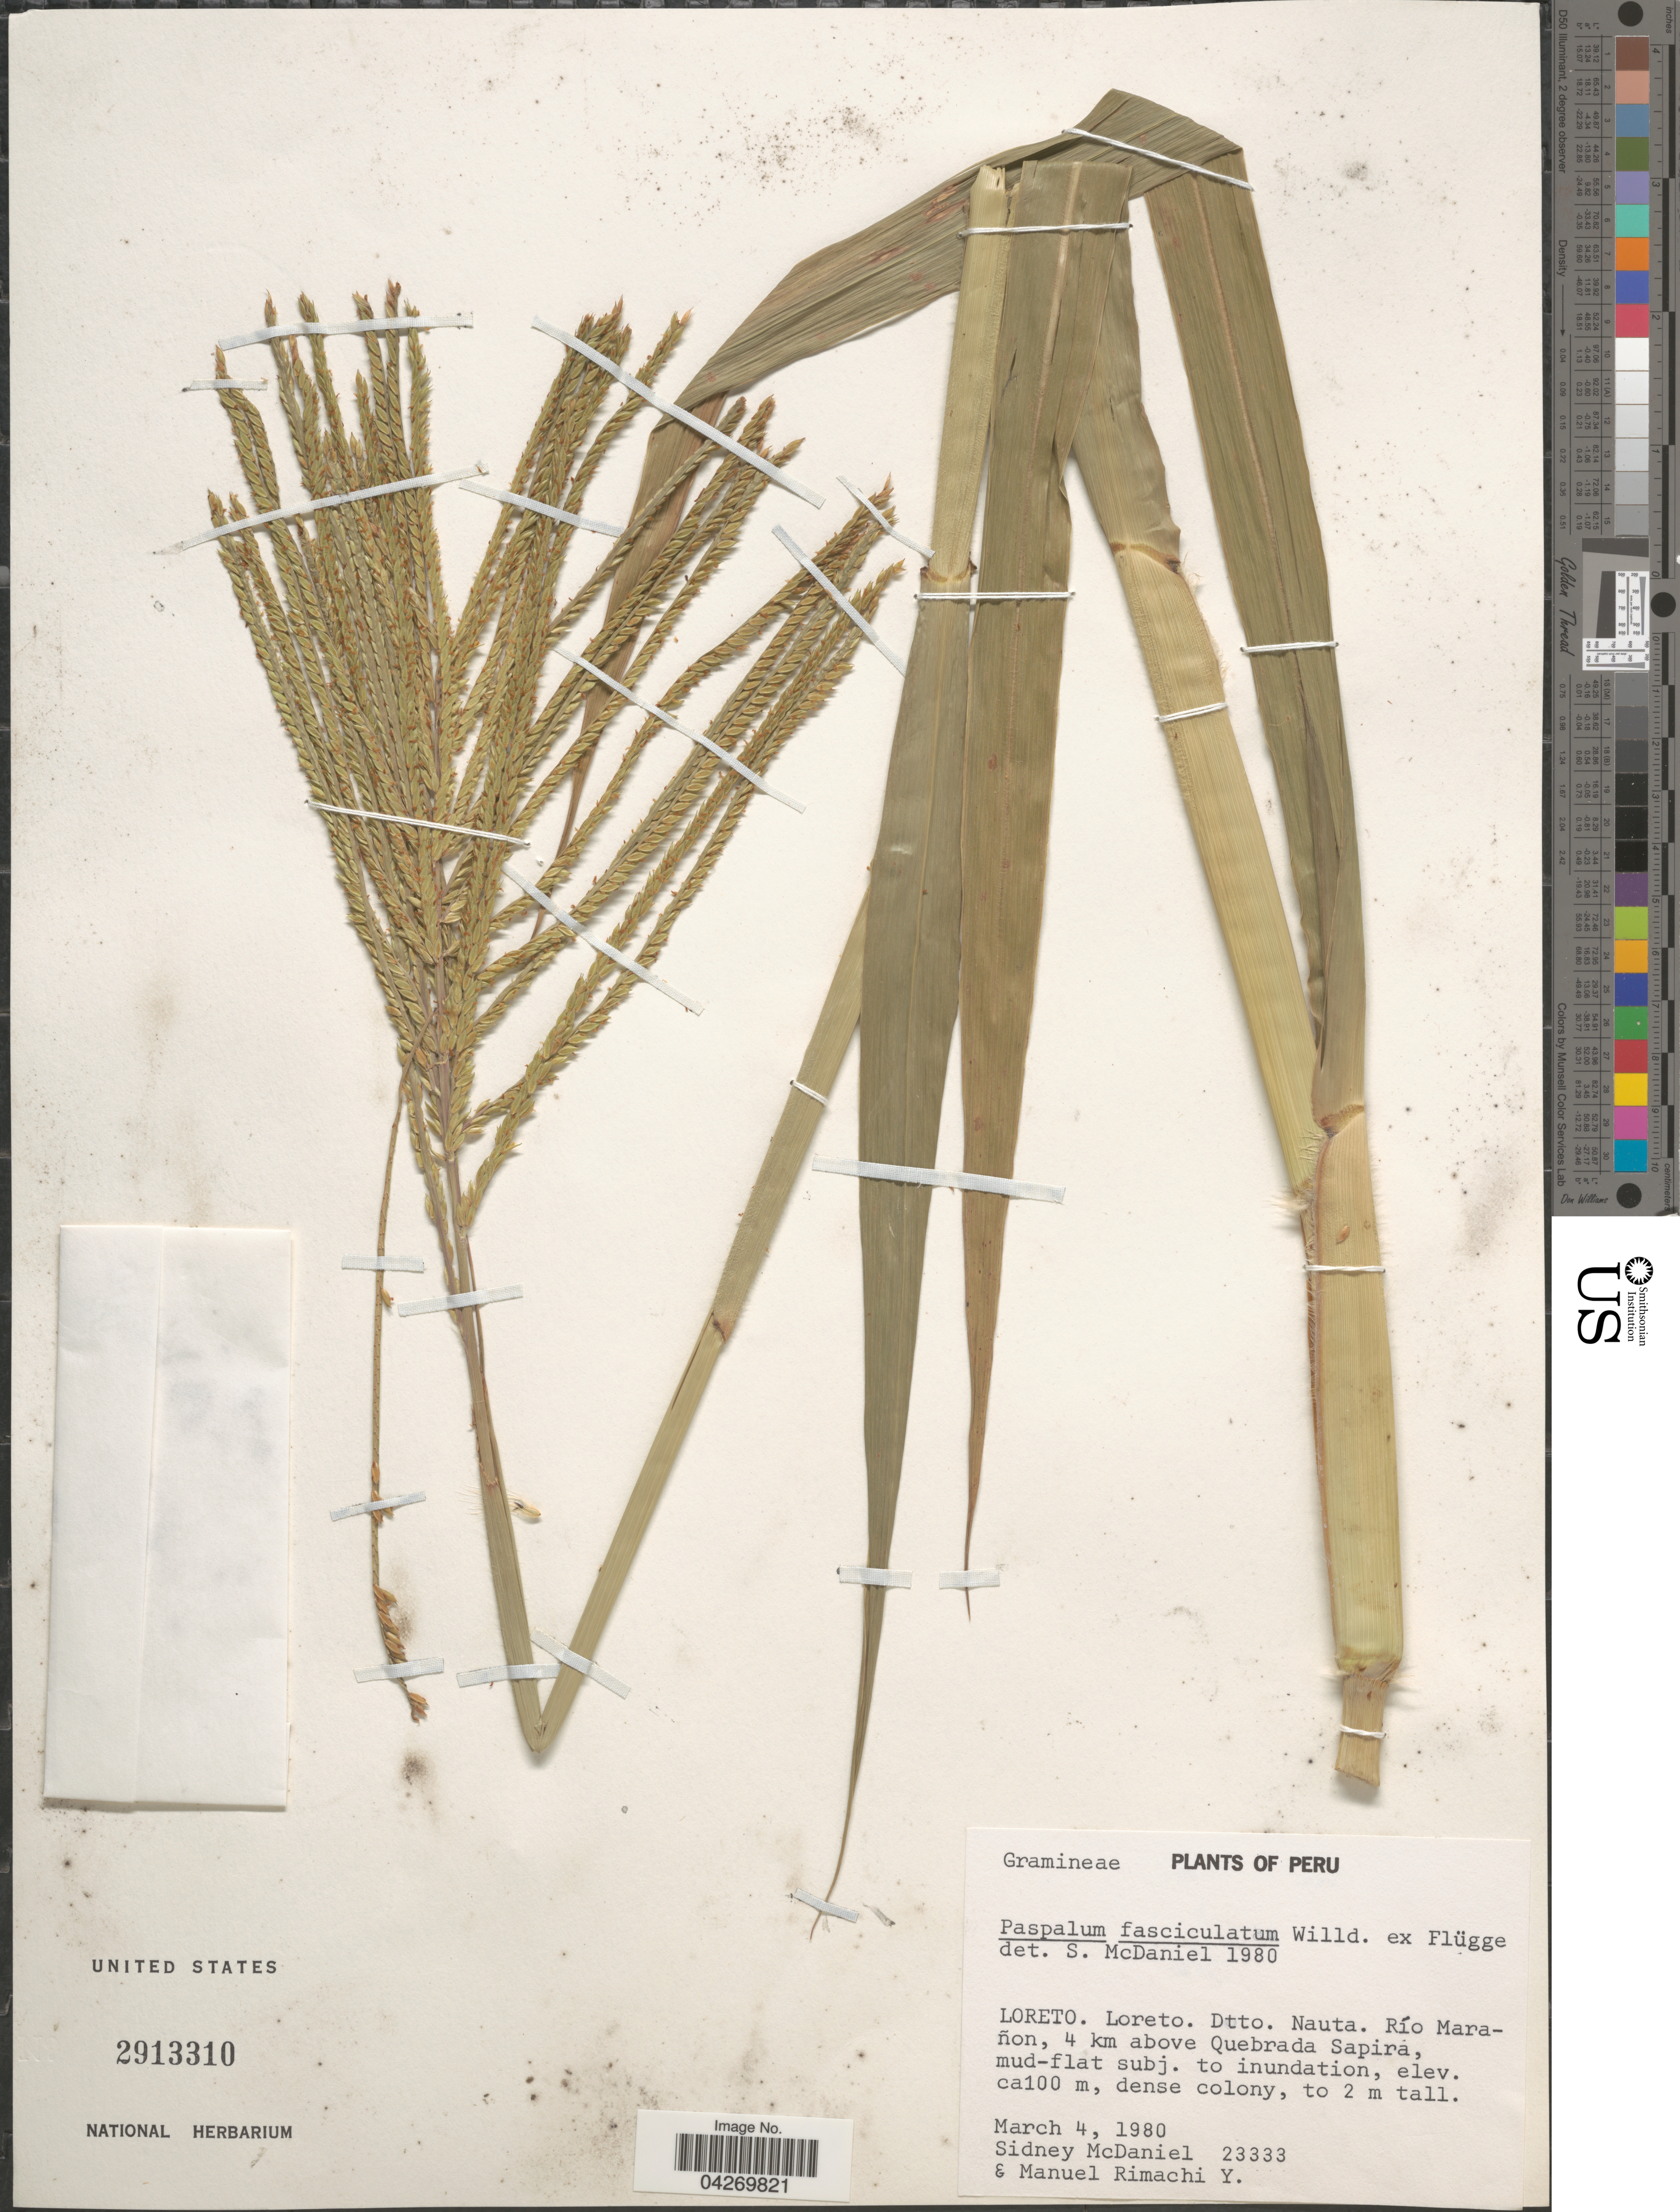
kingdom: Plantae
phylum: Tracheophyta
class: Liliopsida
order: Poales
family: Poaceae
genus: Paspalum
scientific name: Paspalum falcatum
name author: Nees ex Steud.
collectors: S. McDaniel & M. Rimachi Y.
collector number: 23333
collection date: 1980-03-04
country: Peru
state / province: Loreto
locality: Dtto. Nauta. Río Marañon, 4 km above Quebrada Sapira.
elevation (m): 100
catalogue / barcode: US 2913310